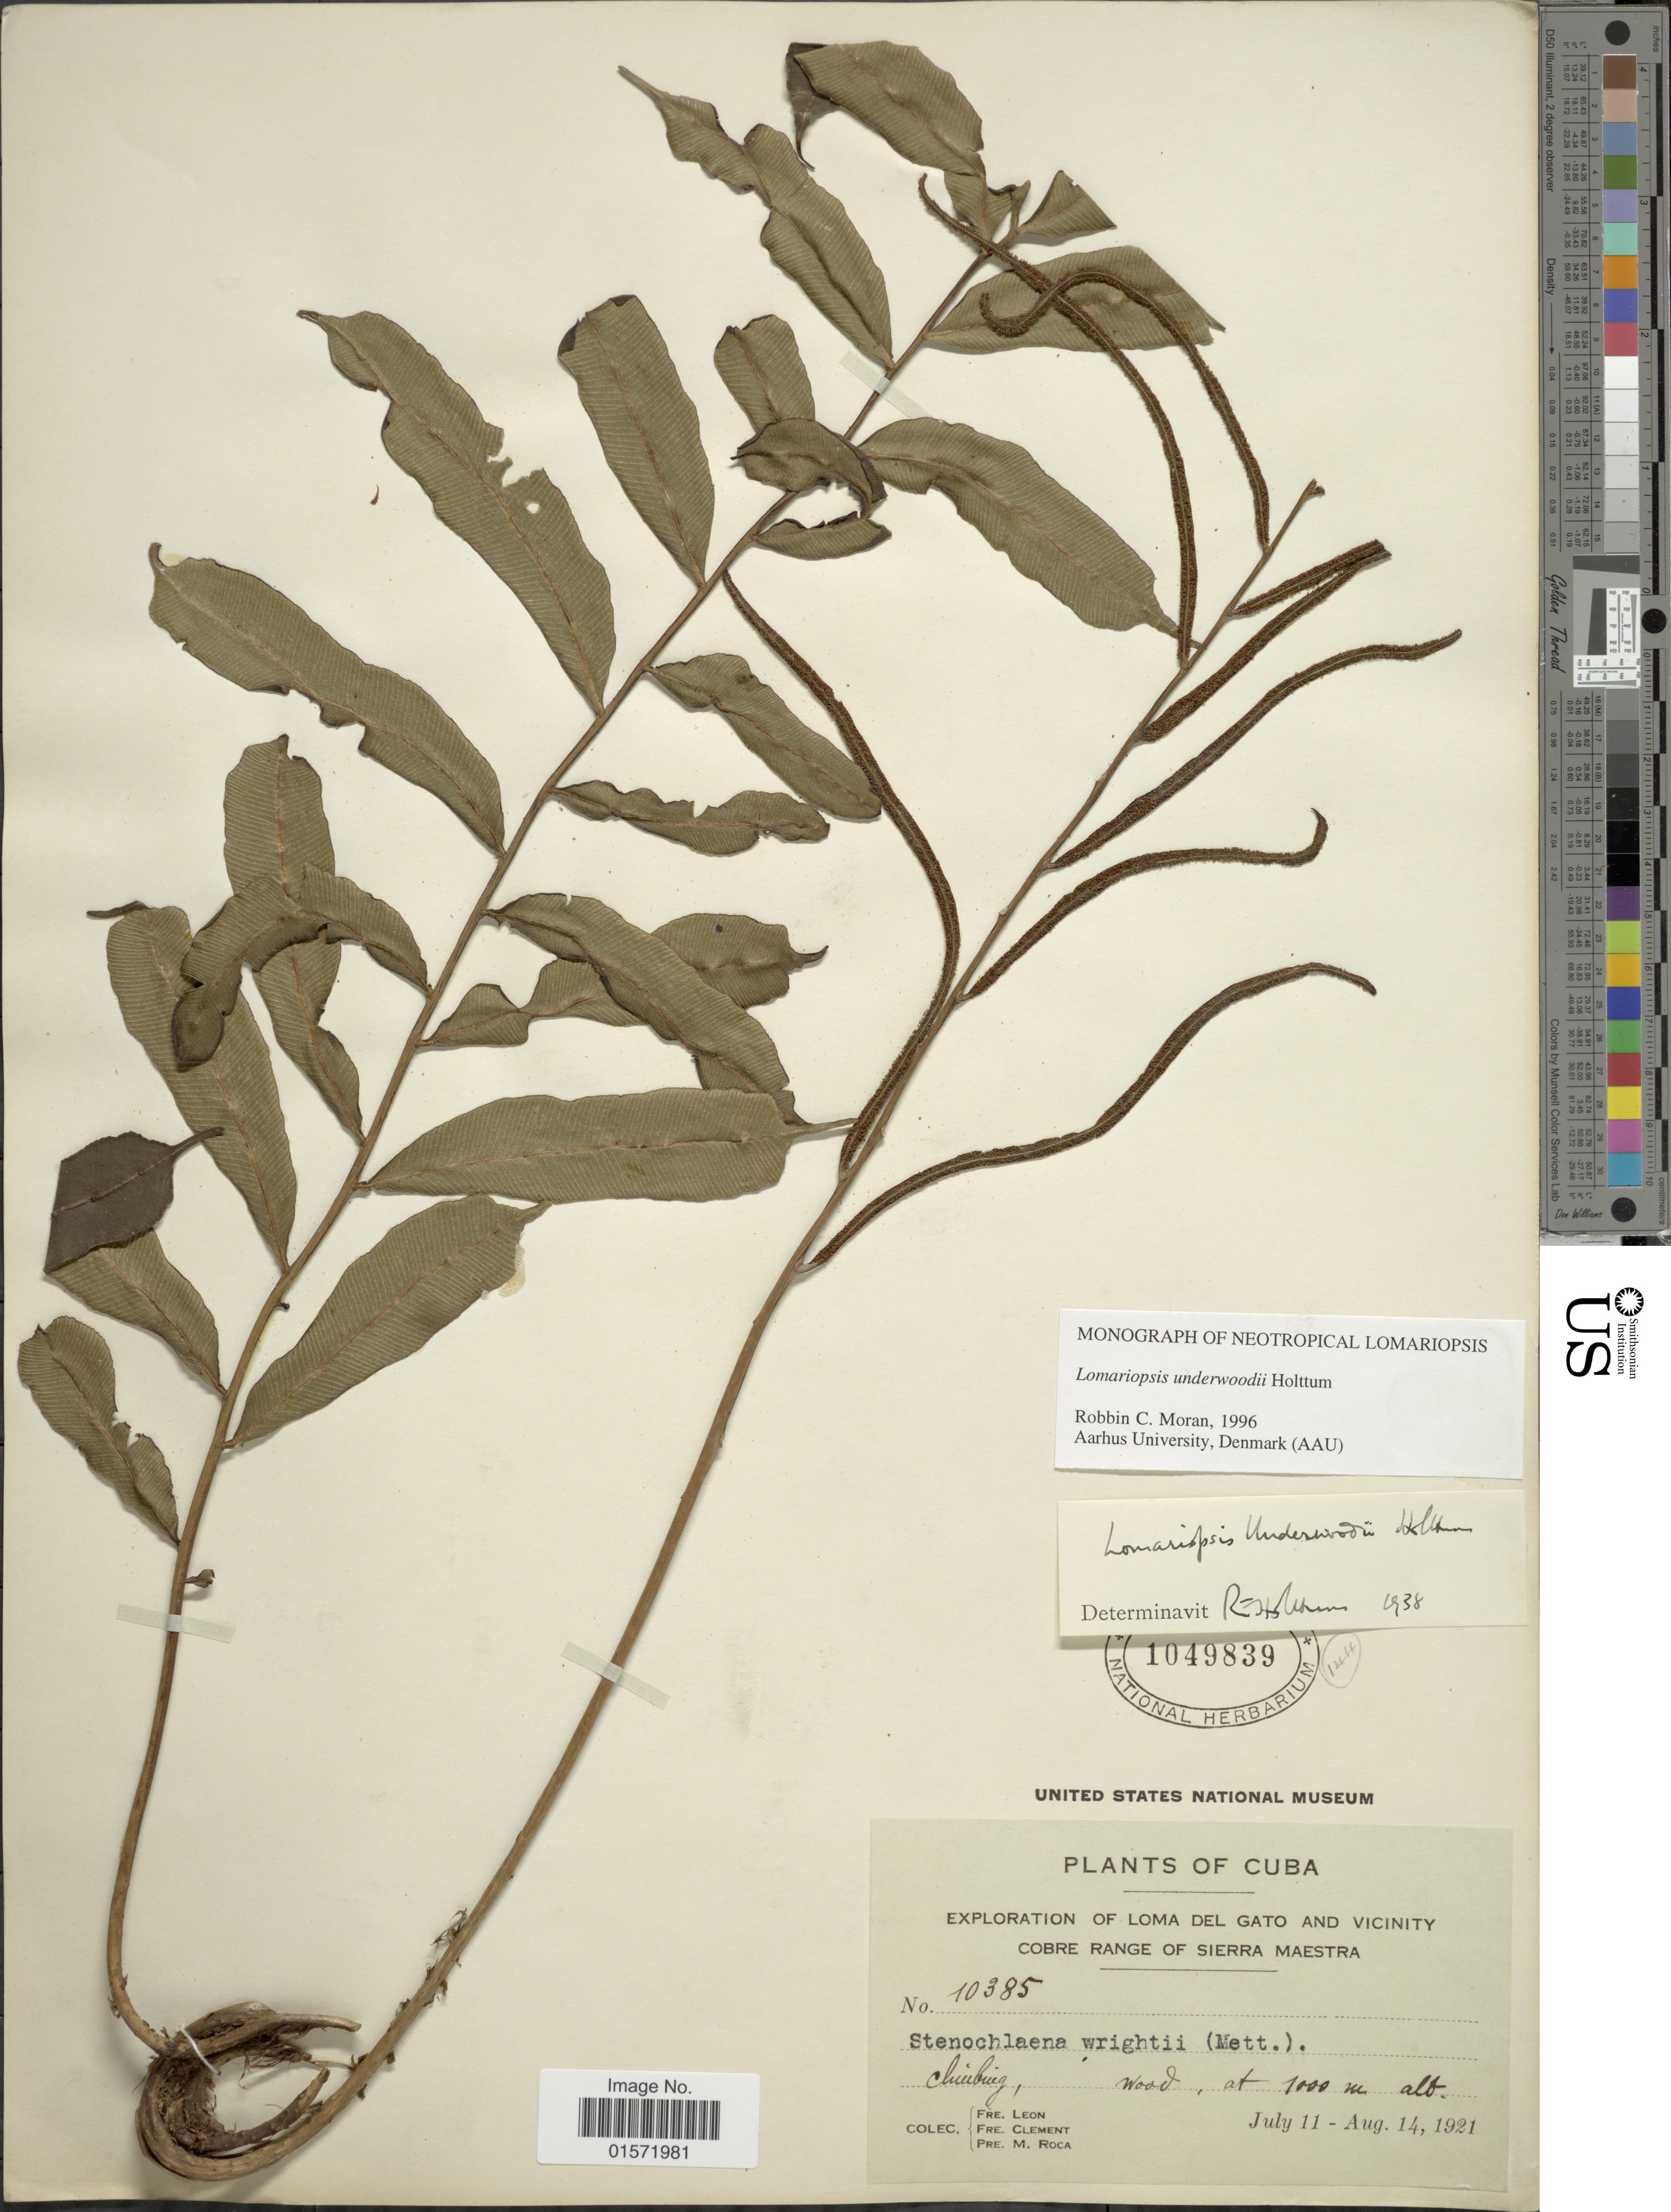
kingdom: Plantae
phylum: Tracheophyta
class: Polypodiopsida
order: Polypodiales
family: Lomariopsidaceae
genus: Lomariopsis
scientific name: Lomariopsis underwoodii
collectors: Bro. León, B. Clement & M. Roca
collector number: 10385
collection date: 1921-07-11/1921-08-14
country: Cuba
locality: Loma Del Gato and Vicinity Cobre Range of Sierra Maestra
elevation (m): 1000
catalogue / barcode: US 1049839